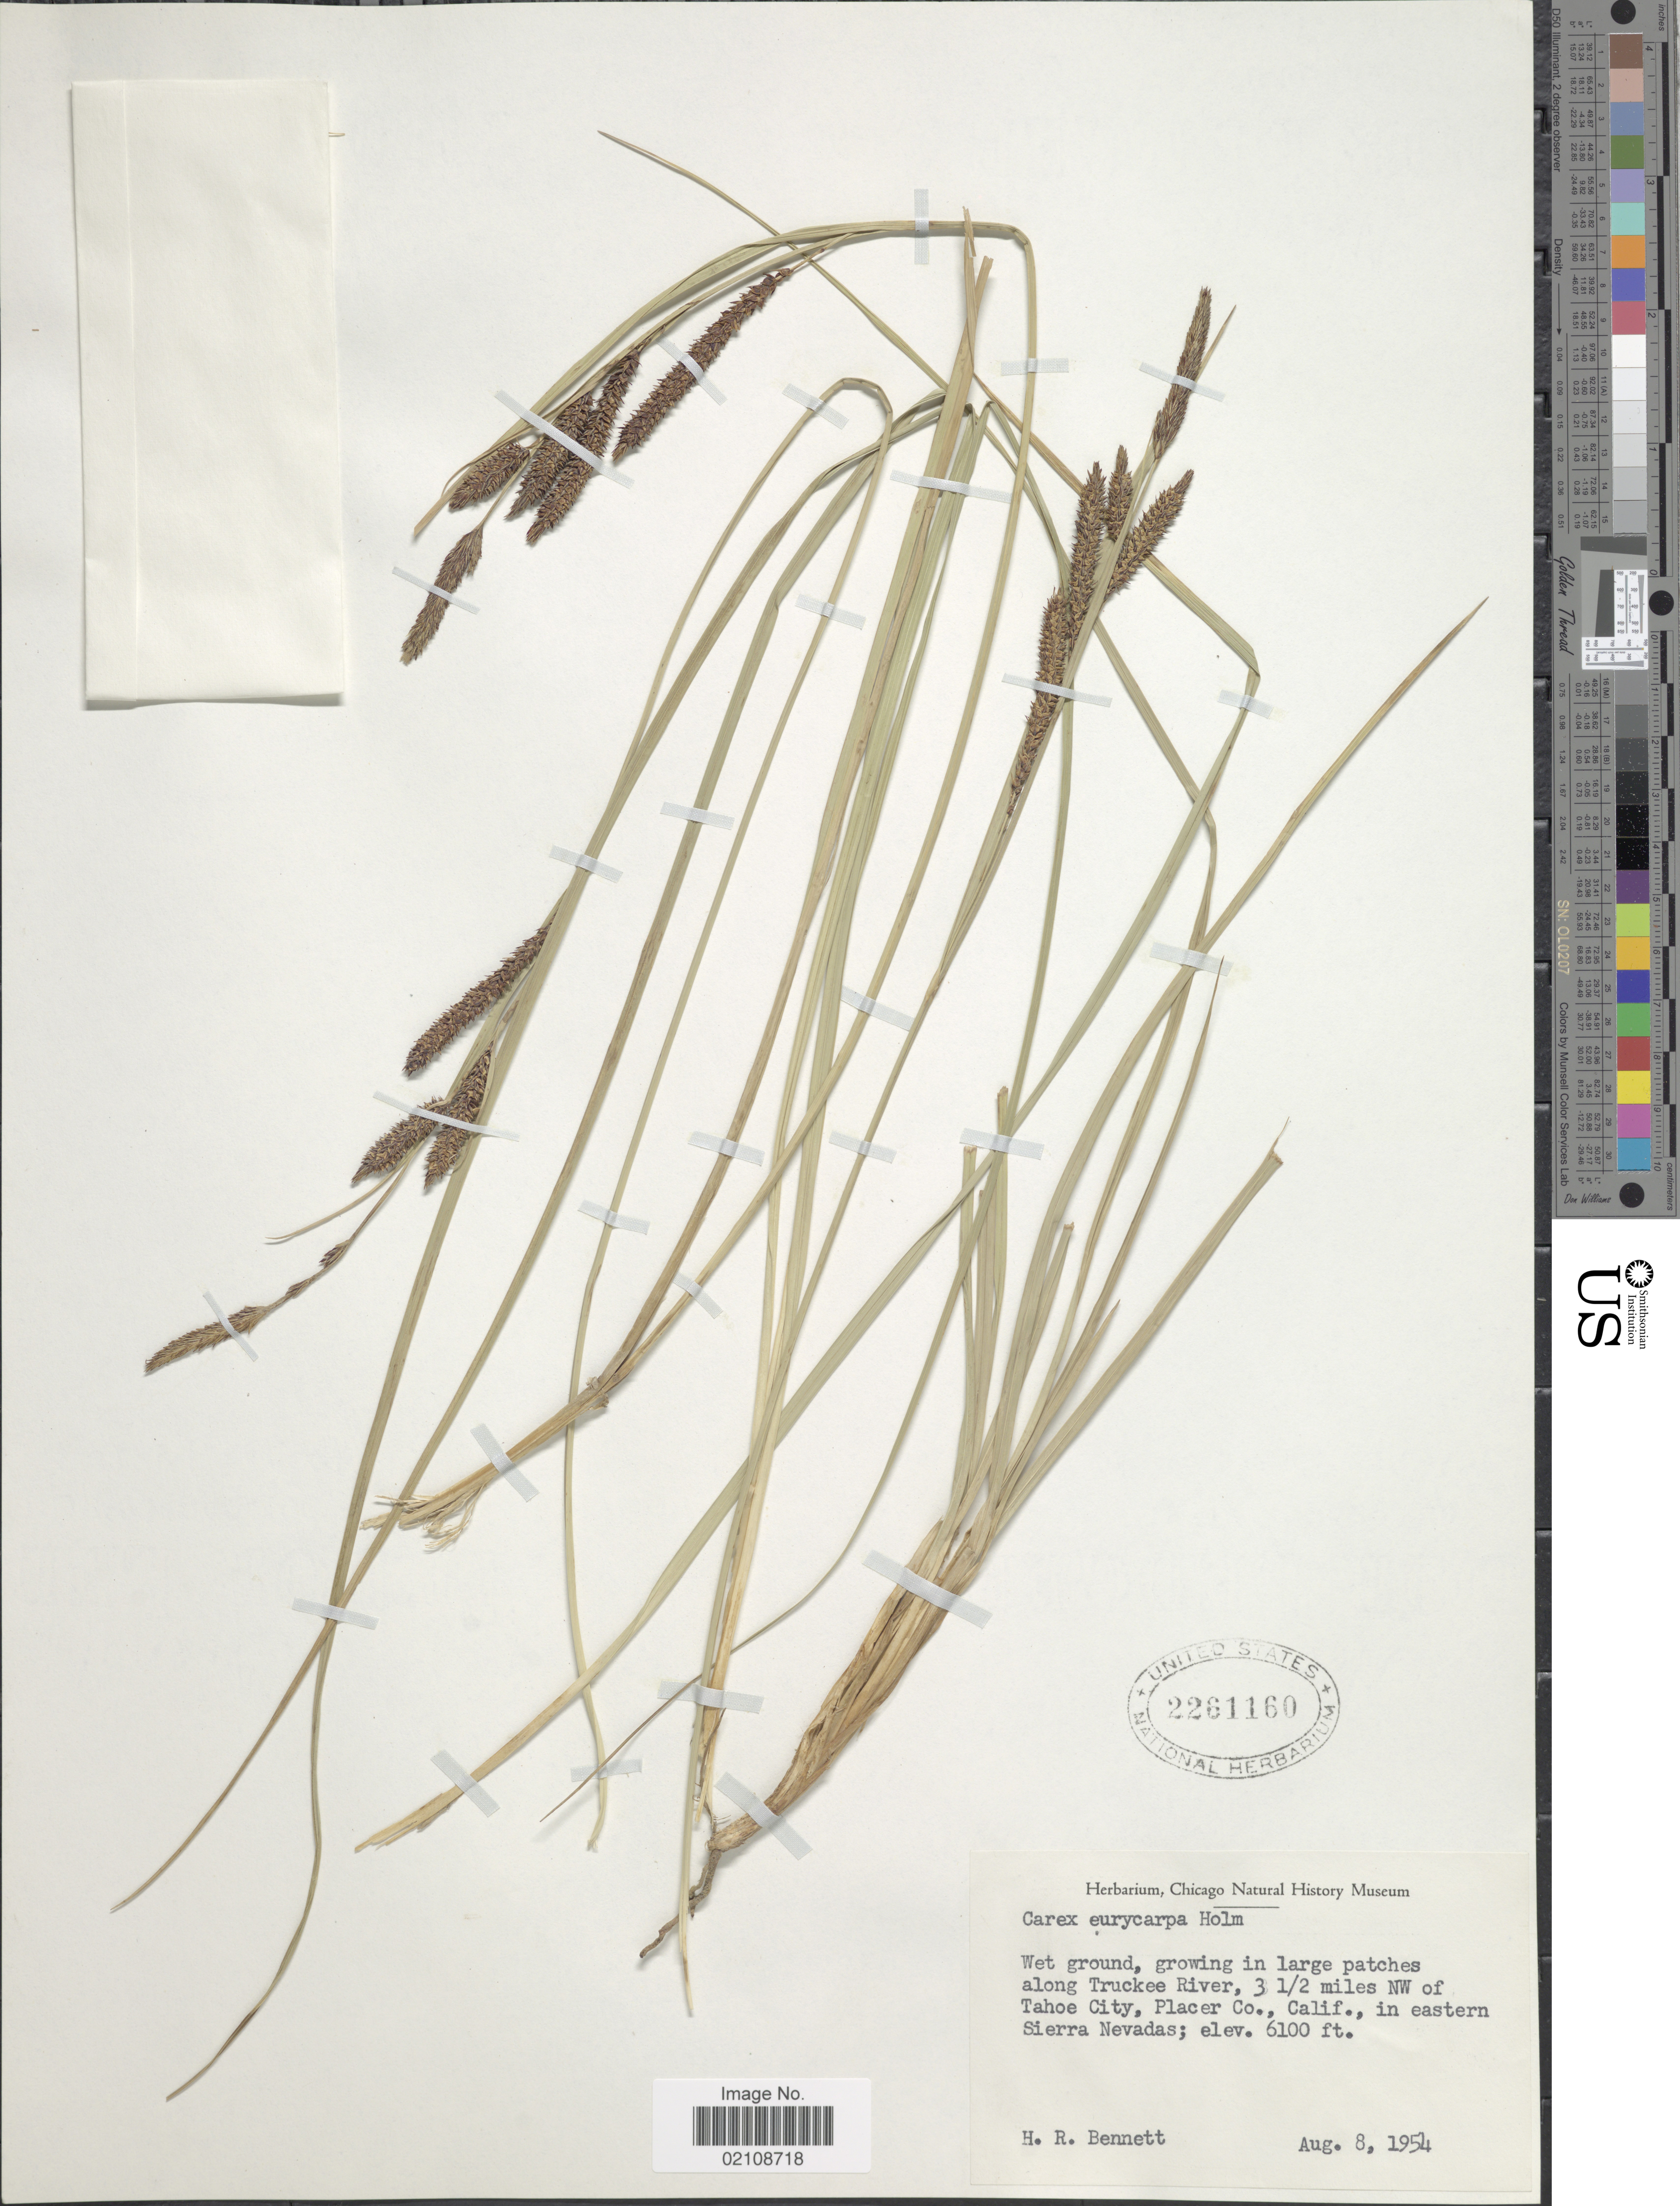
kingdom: Plantae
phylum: Tracheophyta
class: Liliopsida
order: Poales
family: Cyperaceae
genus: Carex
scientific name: Carex angustata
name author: Boott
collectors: H. R. Bennett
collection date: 1954-08-08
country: United States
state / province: California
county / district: Placer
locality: Wet ground, growing in large patches along Truckee River, 3 1/2 miles NW of Tahoe City, Placer Co., in eastern Sierra Nevadas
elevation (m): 1859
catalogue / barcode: US 2261160